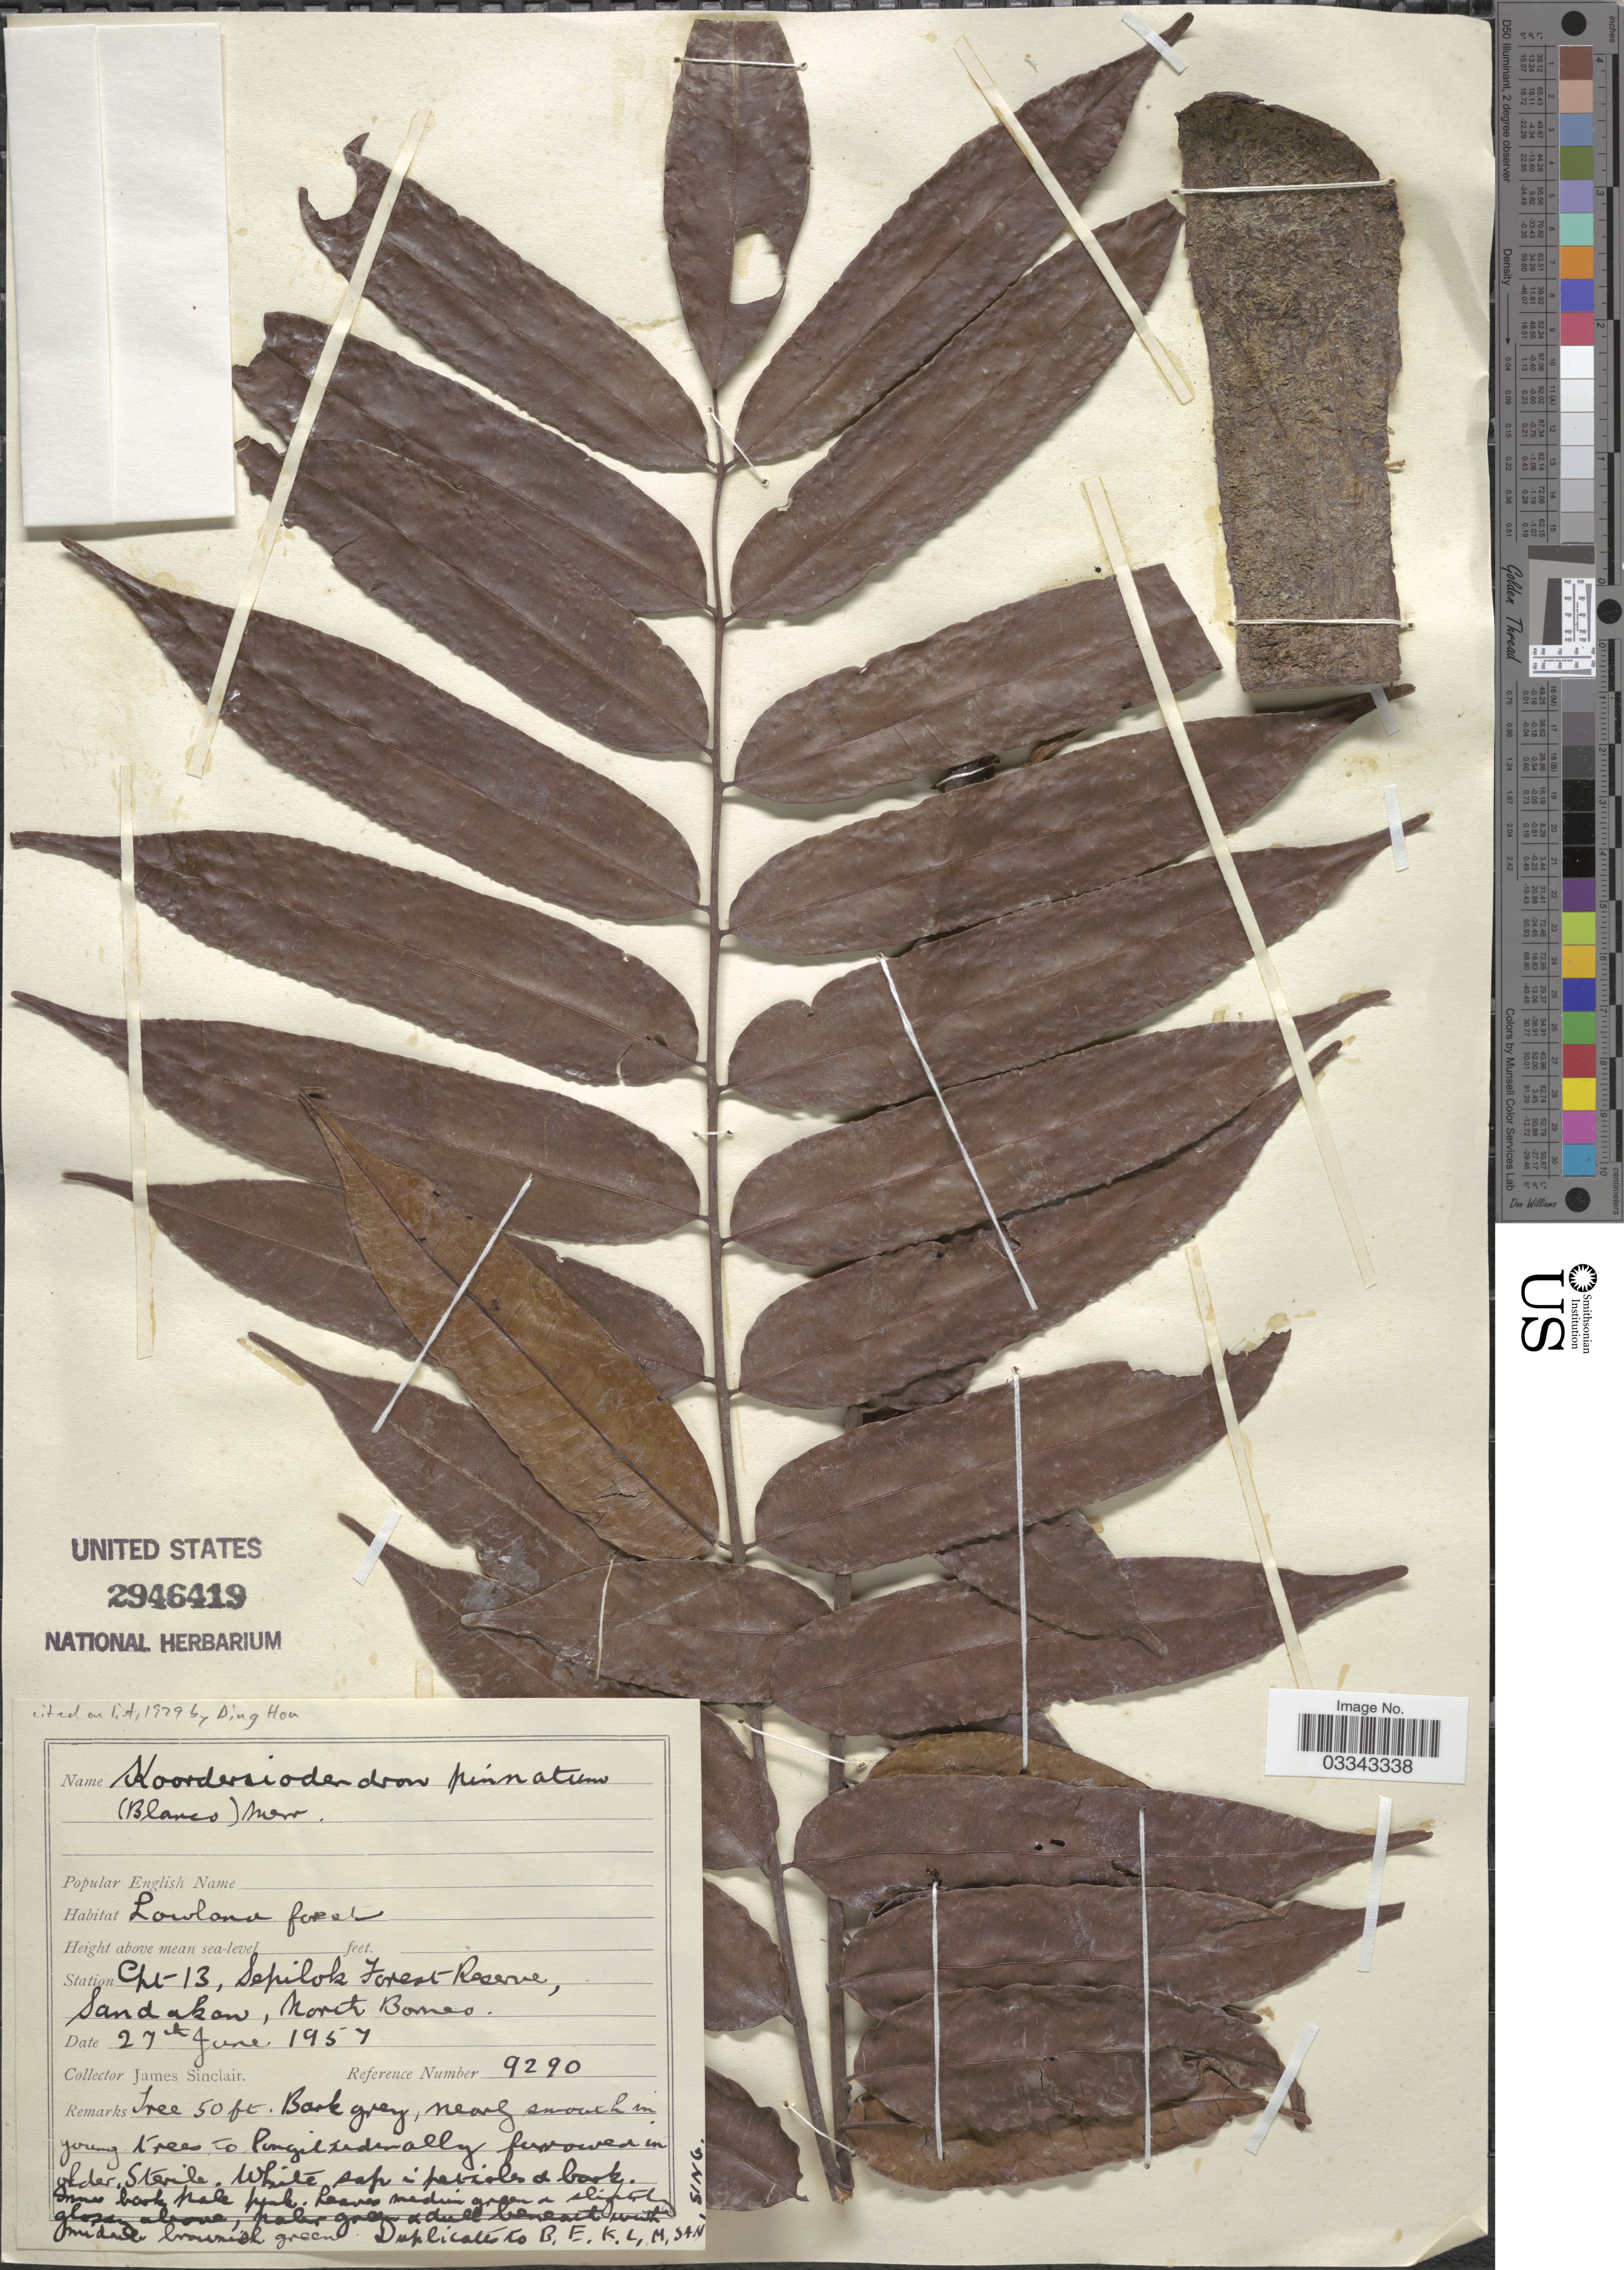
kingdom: Plantae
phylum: Tracheophyta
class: Magnoliopsida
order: Sapindales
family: Anacardiaceae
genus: Koordersiodendron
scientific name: Koordersiodendron pinnatum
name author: (Blanco) Merr.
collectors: J. Sinclair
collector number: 9290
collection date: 1957-06-27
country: Malaysia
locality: Station Cpt 13, Sepilok Forest Reserve, Sandakan, North Borneo.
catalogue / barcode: US 2946419